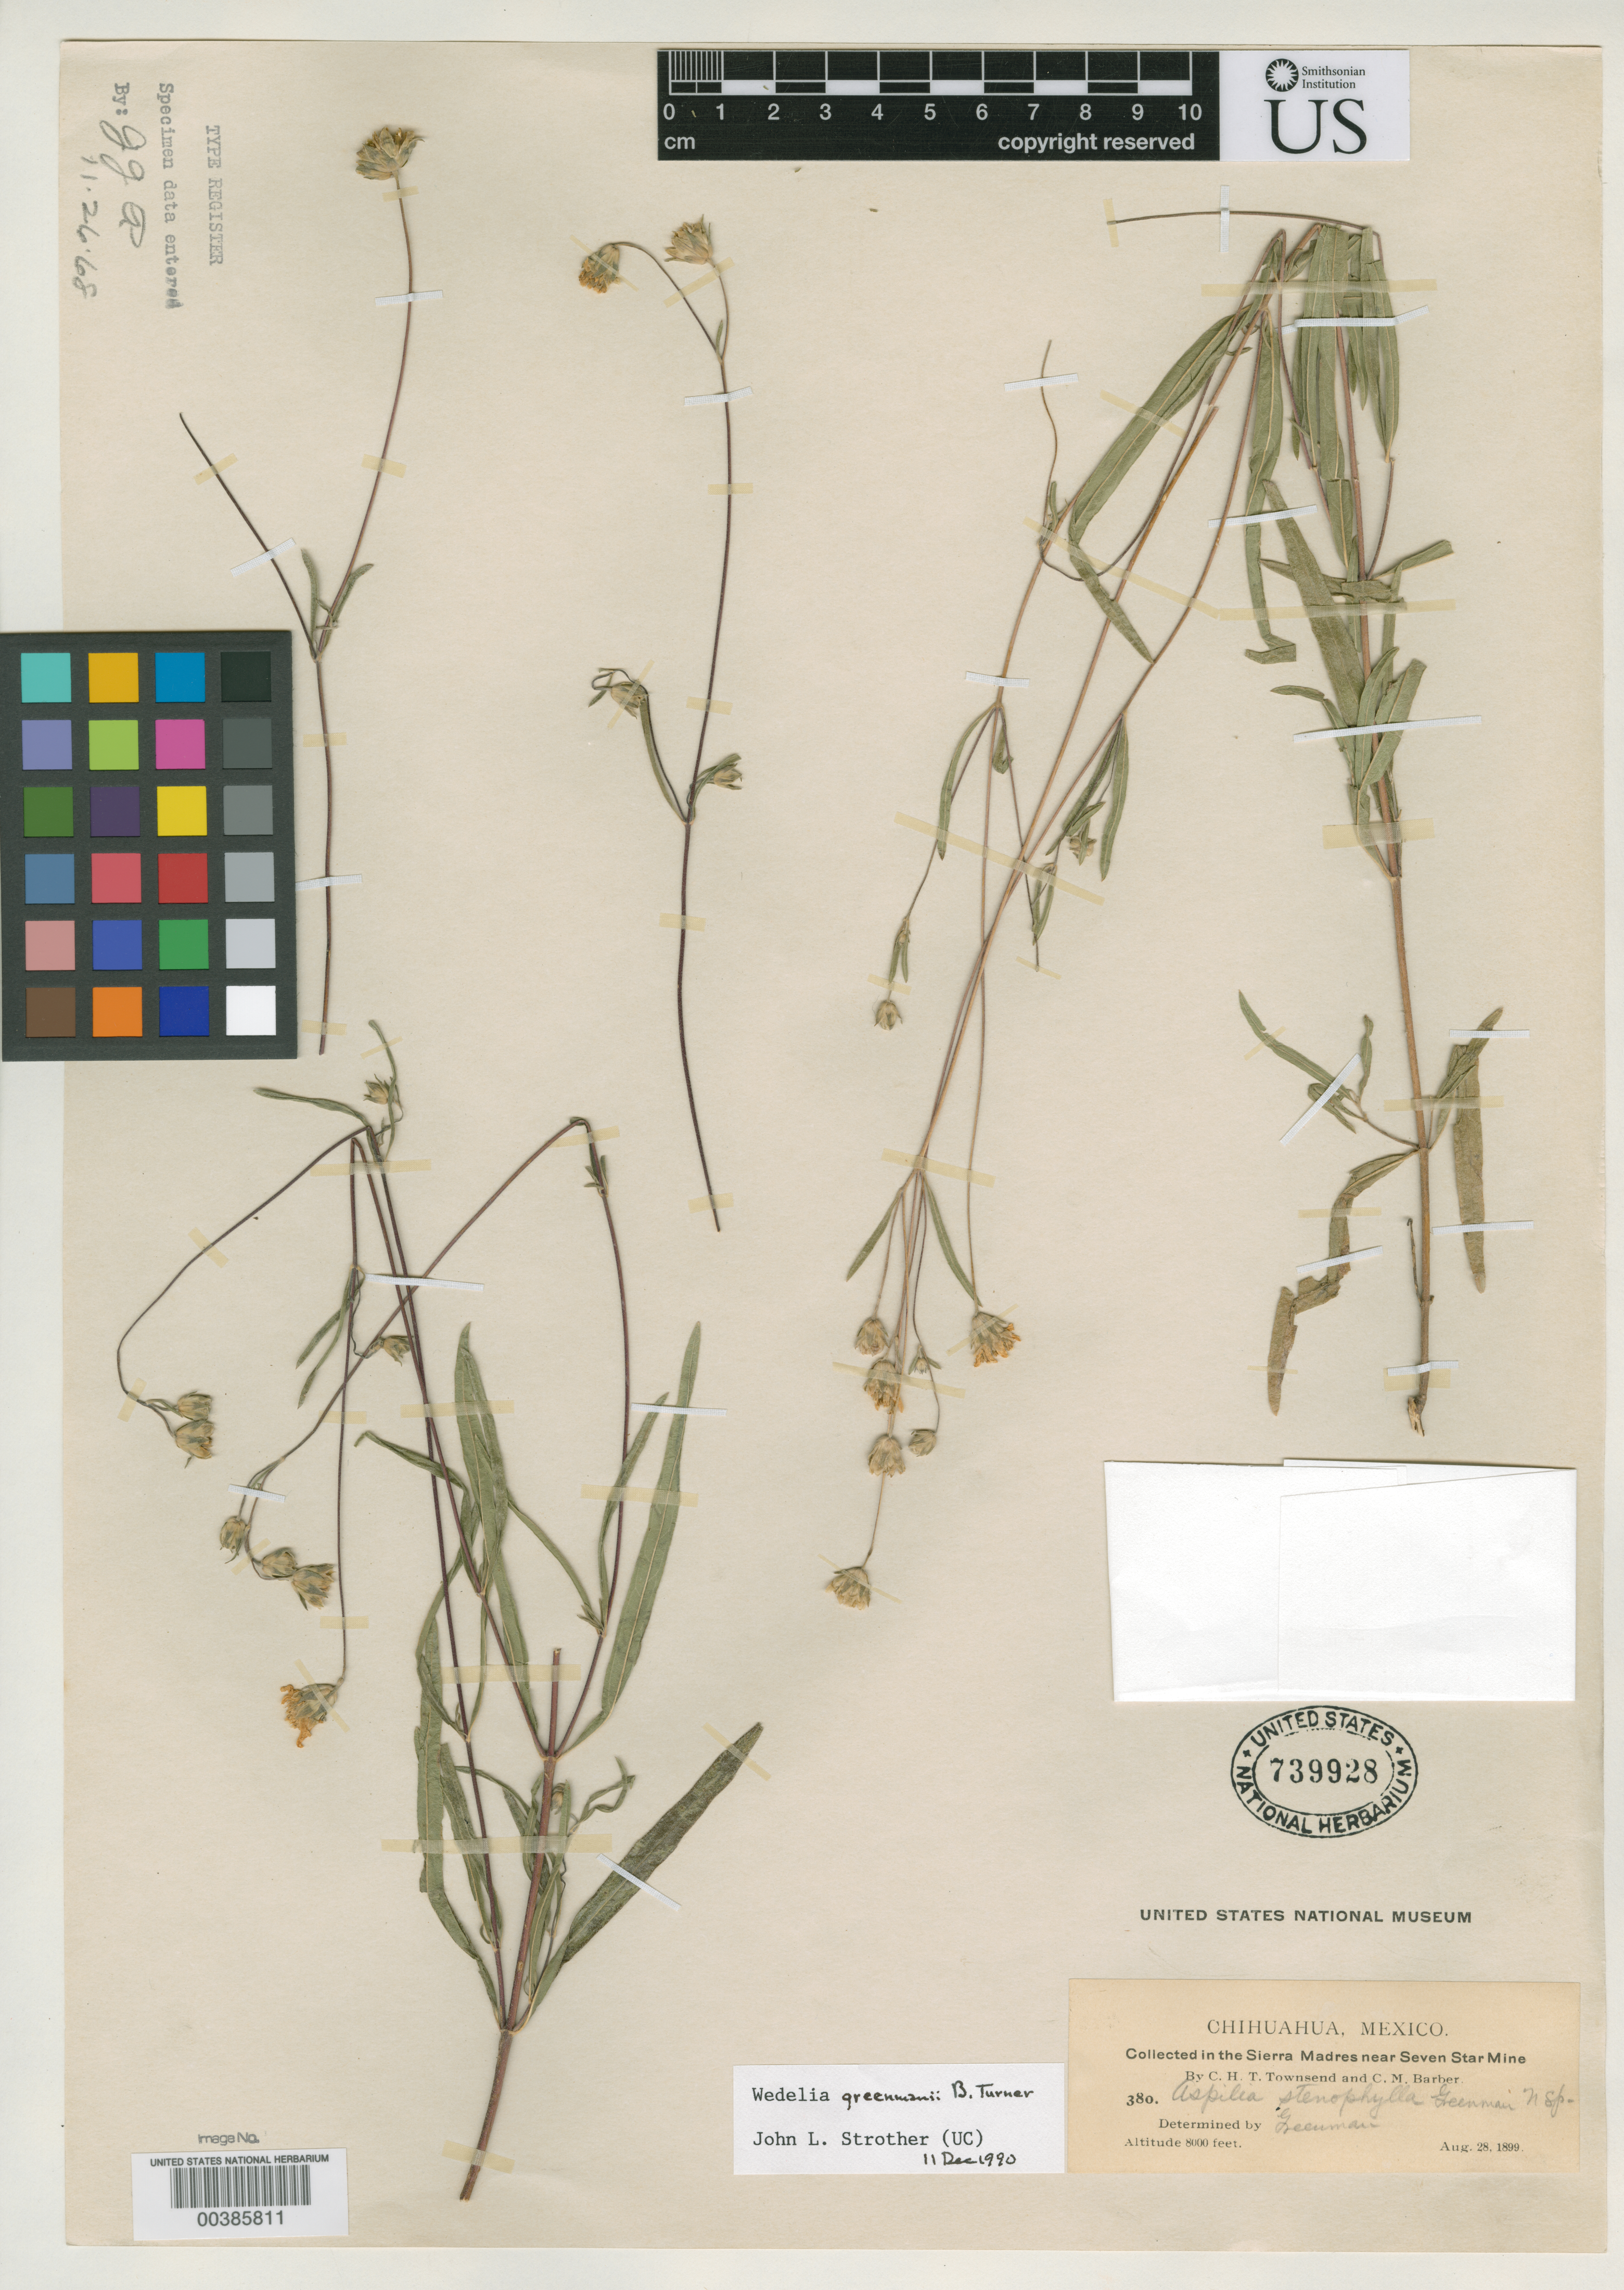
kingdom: Plantae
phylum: Tracheophyta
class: Magnoliopsida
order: Asterales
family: Asteraceae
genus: Aspilia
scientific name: Aspilia stenophylla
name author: Greenm.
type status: Isotype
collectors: C. H. T. Townsend & C. Barber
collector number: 380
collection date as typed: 28 Aug 1899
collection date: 1899-08-28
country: Mexico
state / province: Chihuahua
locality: Sierra Madres near Seven Star Mine.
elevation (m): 2438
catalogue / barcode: US 739928